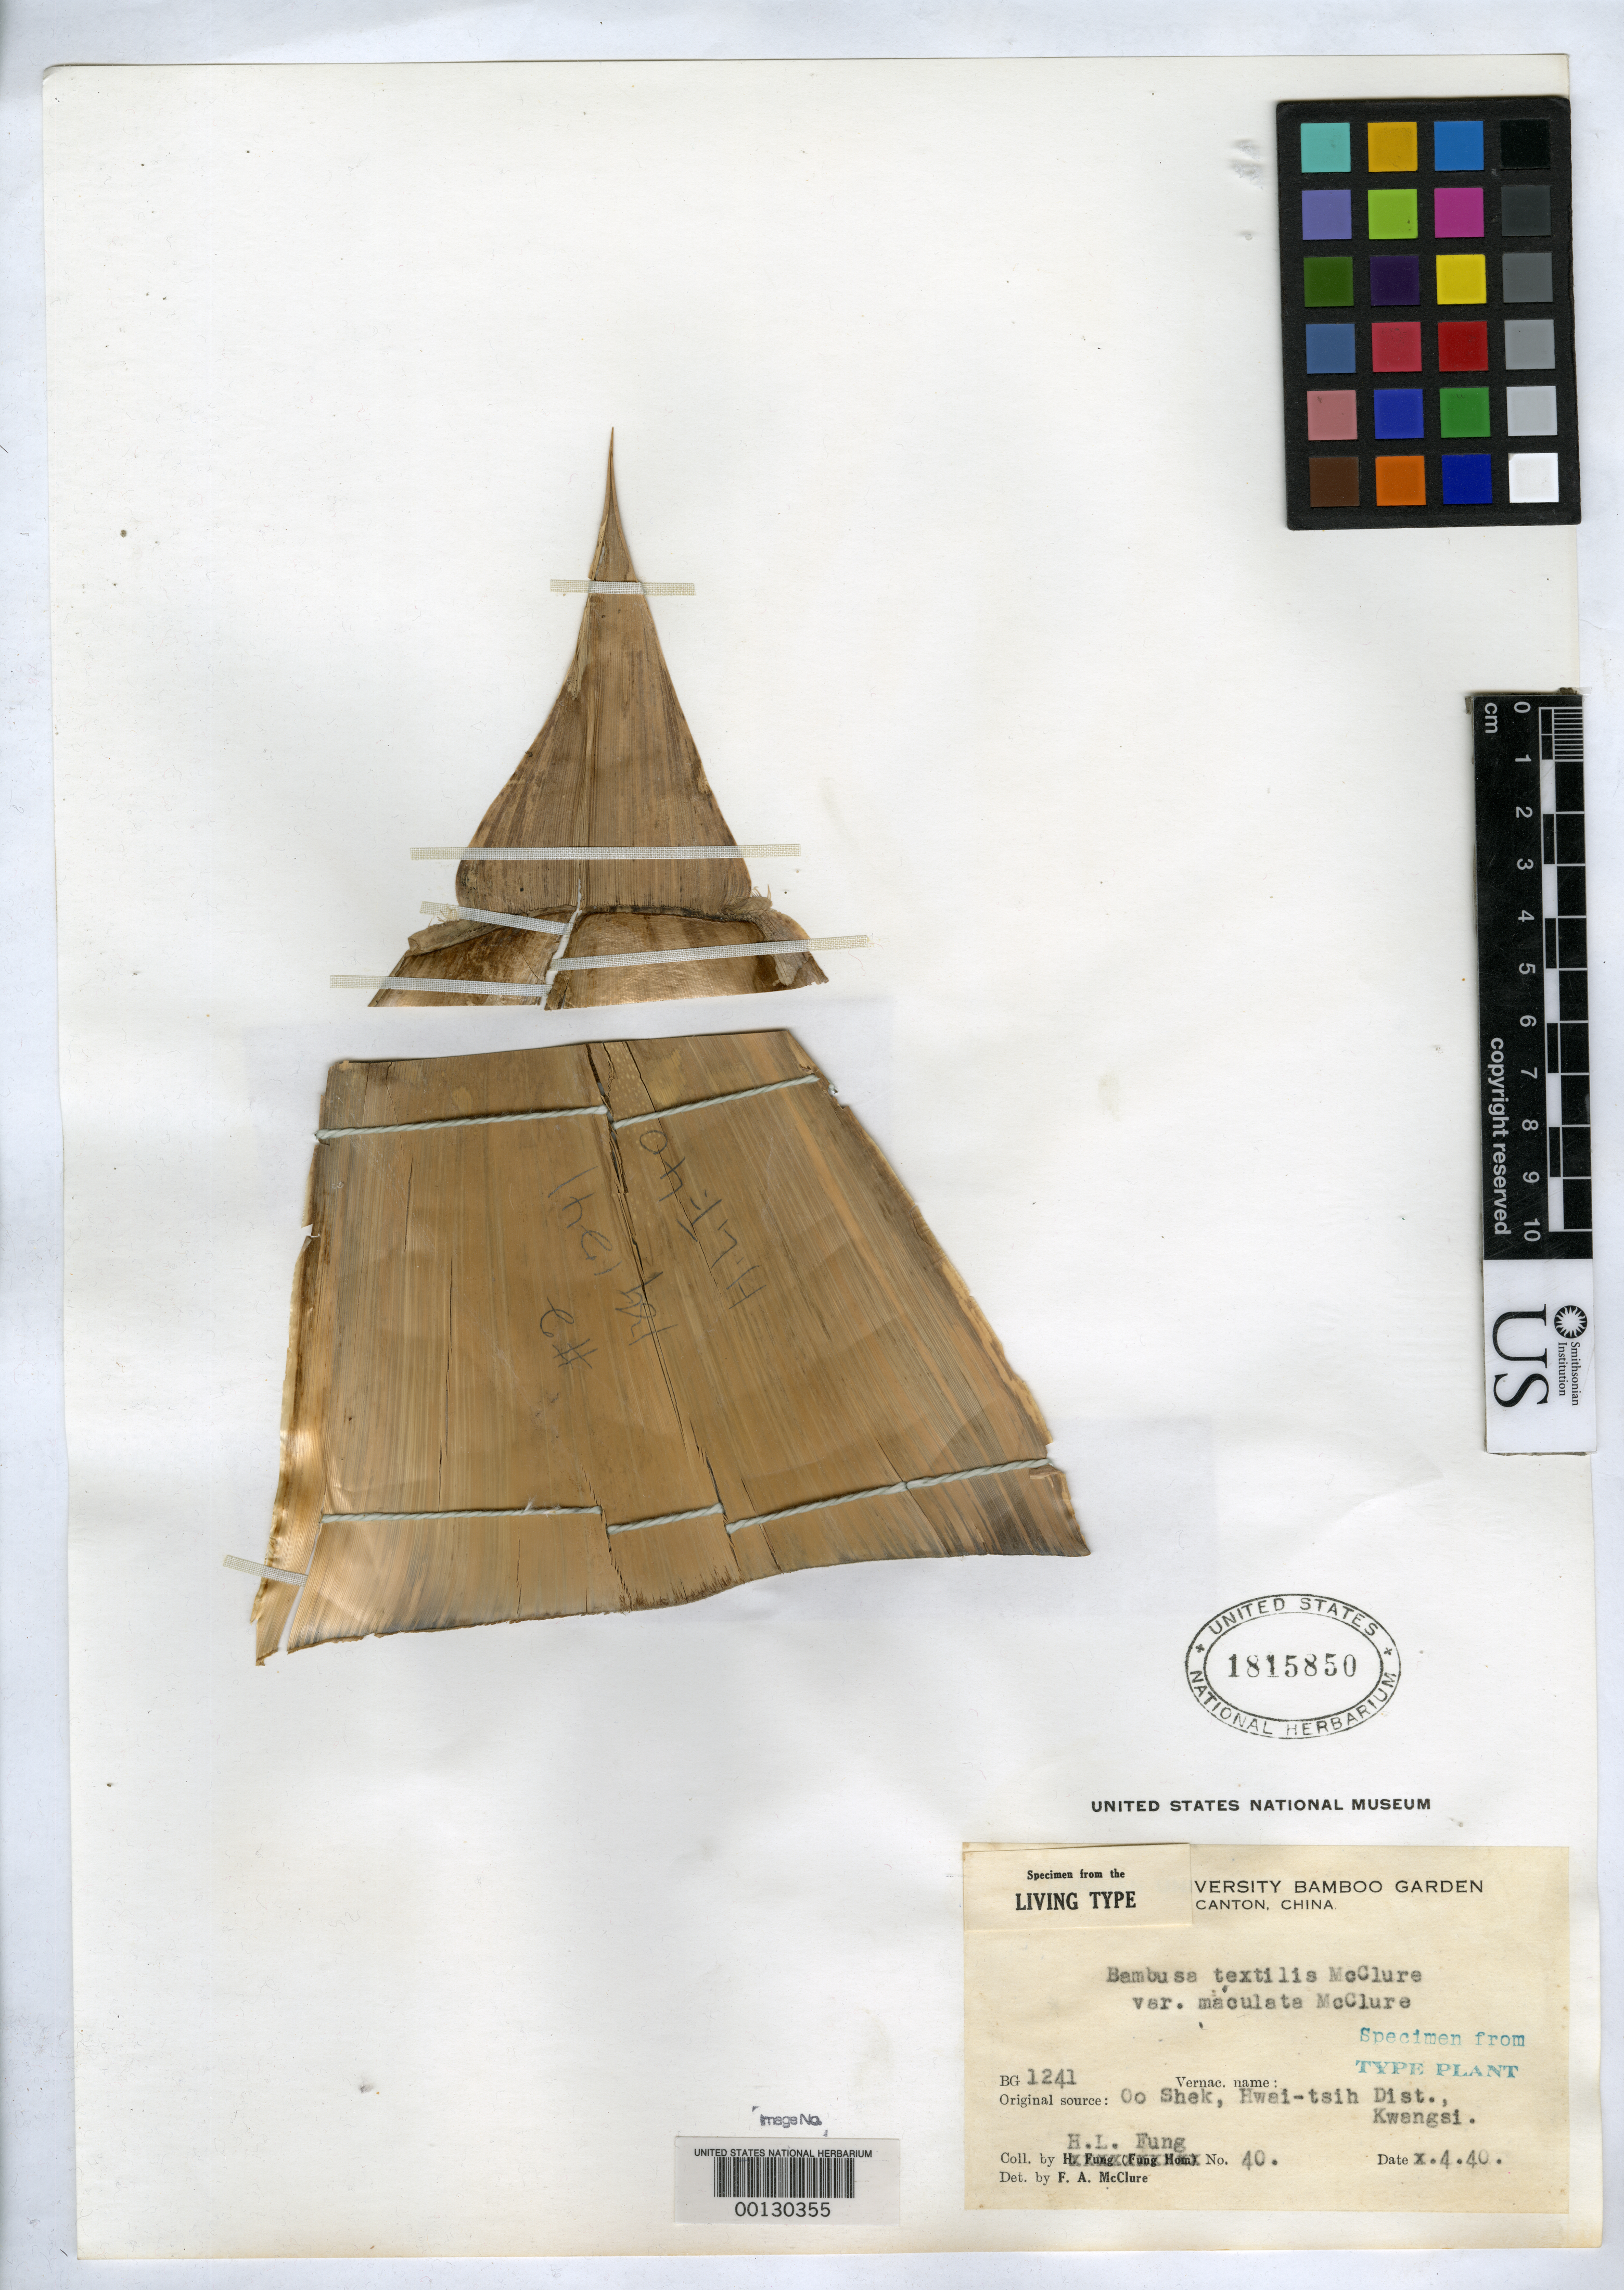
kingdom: Plantae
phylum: Tracheophyta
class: Liliopsida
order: Poales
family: Poaceae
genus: Bambusa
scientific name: Bambusa textilis var. maculata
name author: McClure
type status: Type Fragment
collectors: H. L. Fung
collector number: BG 1241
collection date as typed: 07 Jun 1940 and 04 Oct 1940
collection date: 1940-06-07,1940-10-04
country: China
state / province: Guangxi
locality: Oo Shek, Hwait-sih dist.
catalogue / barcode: US 1815850